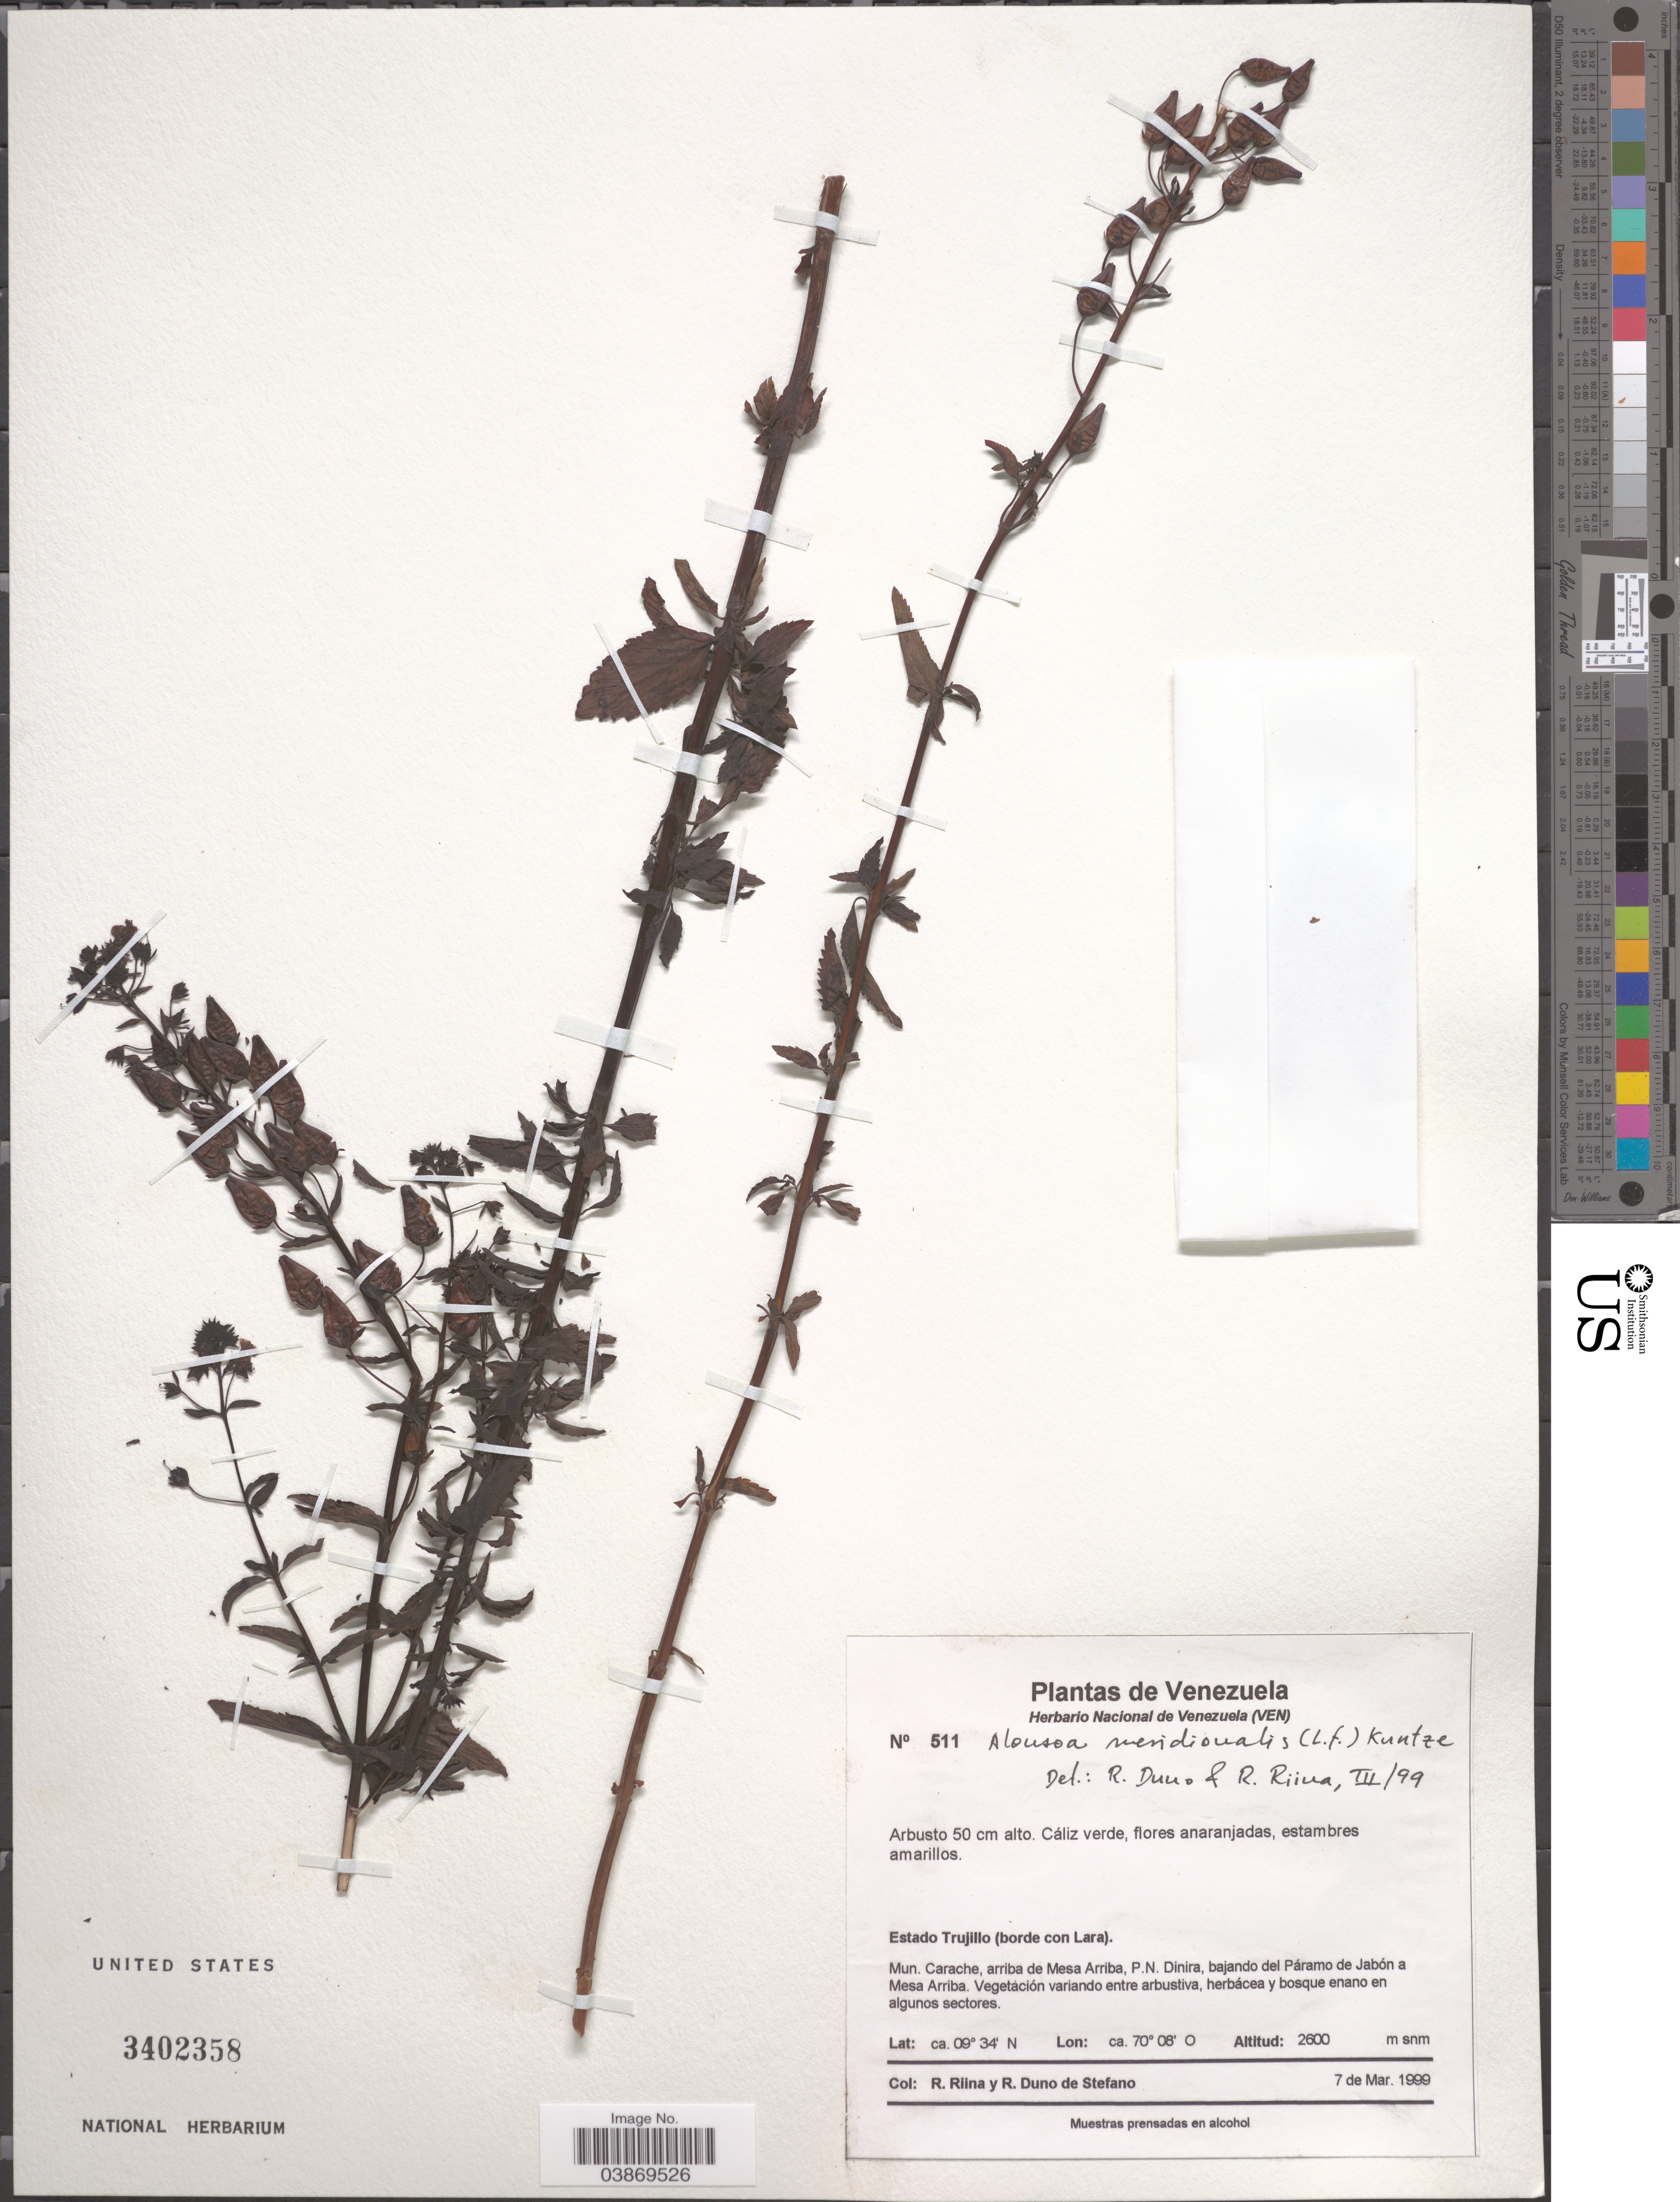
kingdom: Plantae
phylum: Tracheophyta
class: Magnoliopsida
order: Lamiales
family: Scrophulariaceae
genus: Alonsoa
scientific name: Alonsoa meridionalis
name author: (L. f.) Kuntze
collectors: R. Riina & R. Duno de Stefano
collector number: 511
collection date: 1999-03-07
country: Venezuela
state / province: Trujillo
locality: Estado Trujillo (borde con Lara). Mun. Carache, arriba de Mesa Arriba, P.N. Dinira, bajando del Páramo de Jabón a Mesa Arriba.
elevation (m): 2600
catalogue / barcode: US 3402358